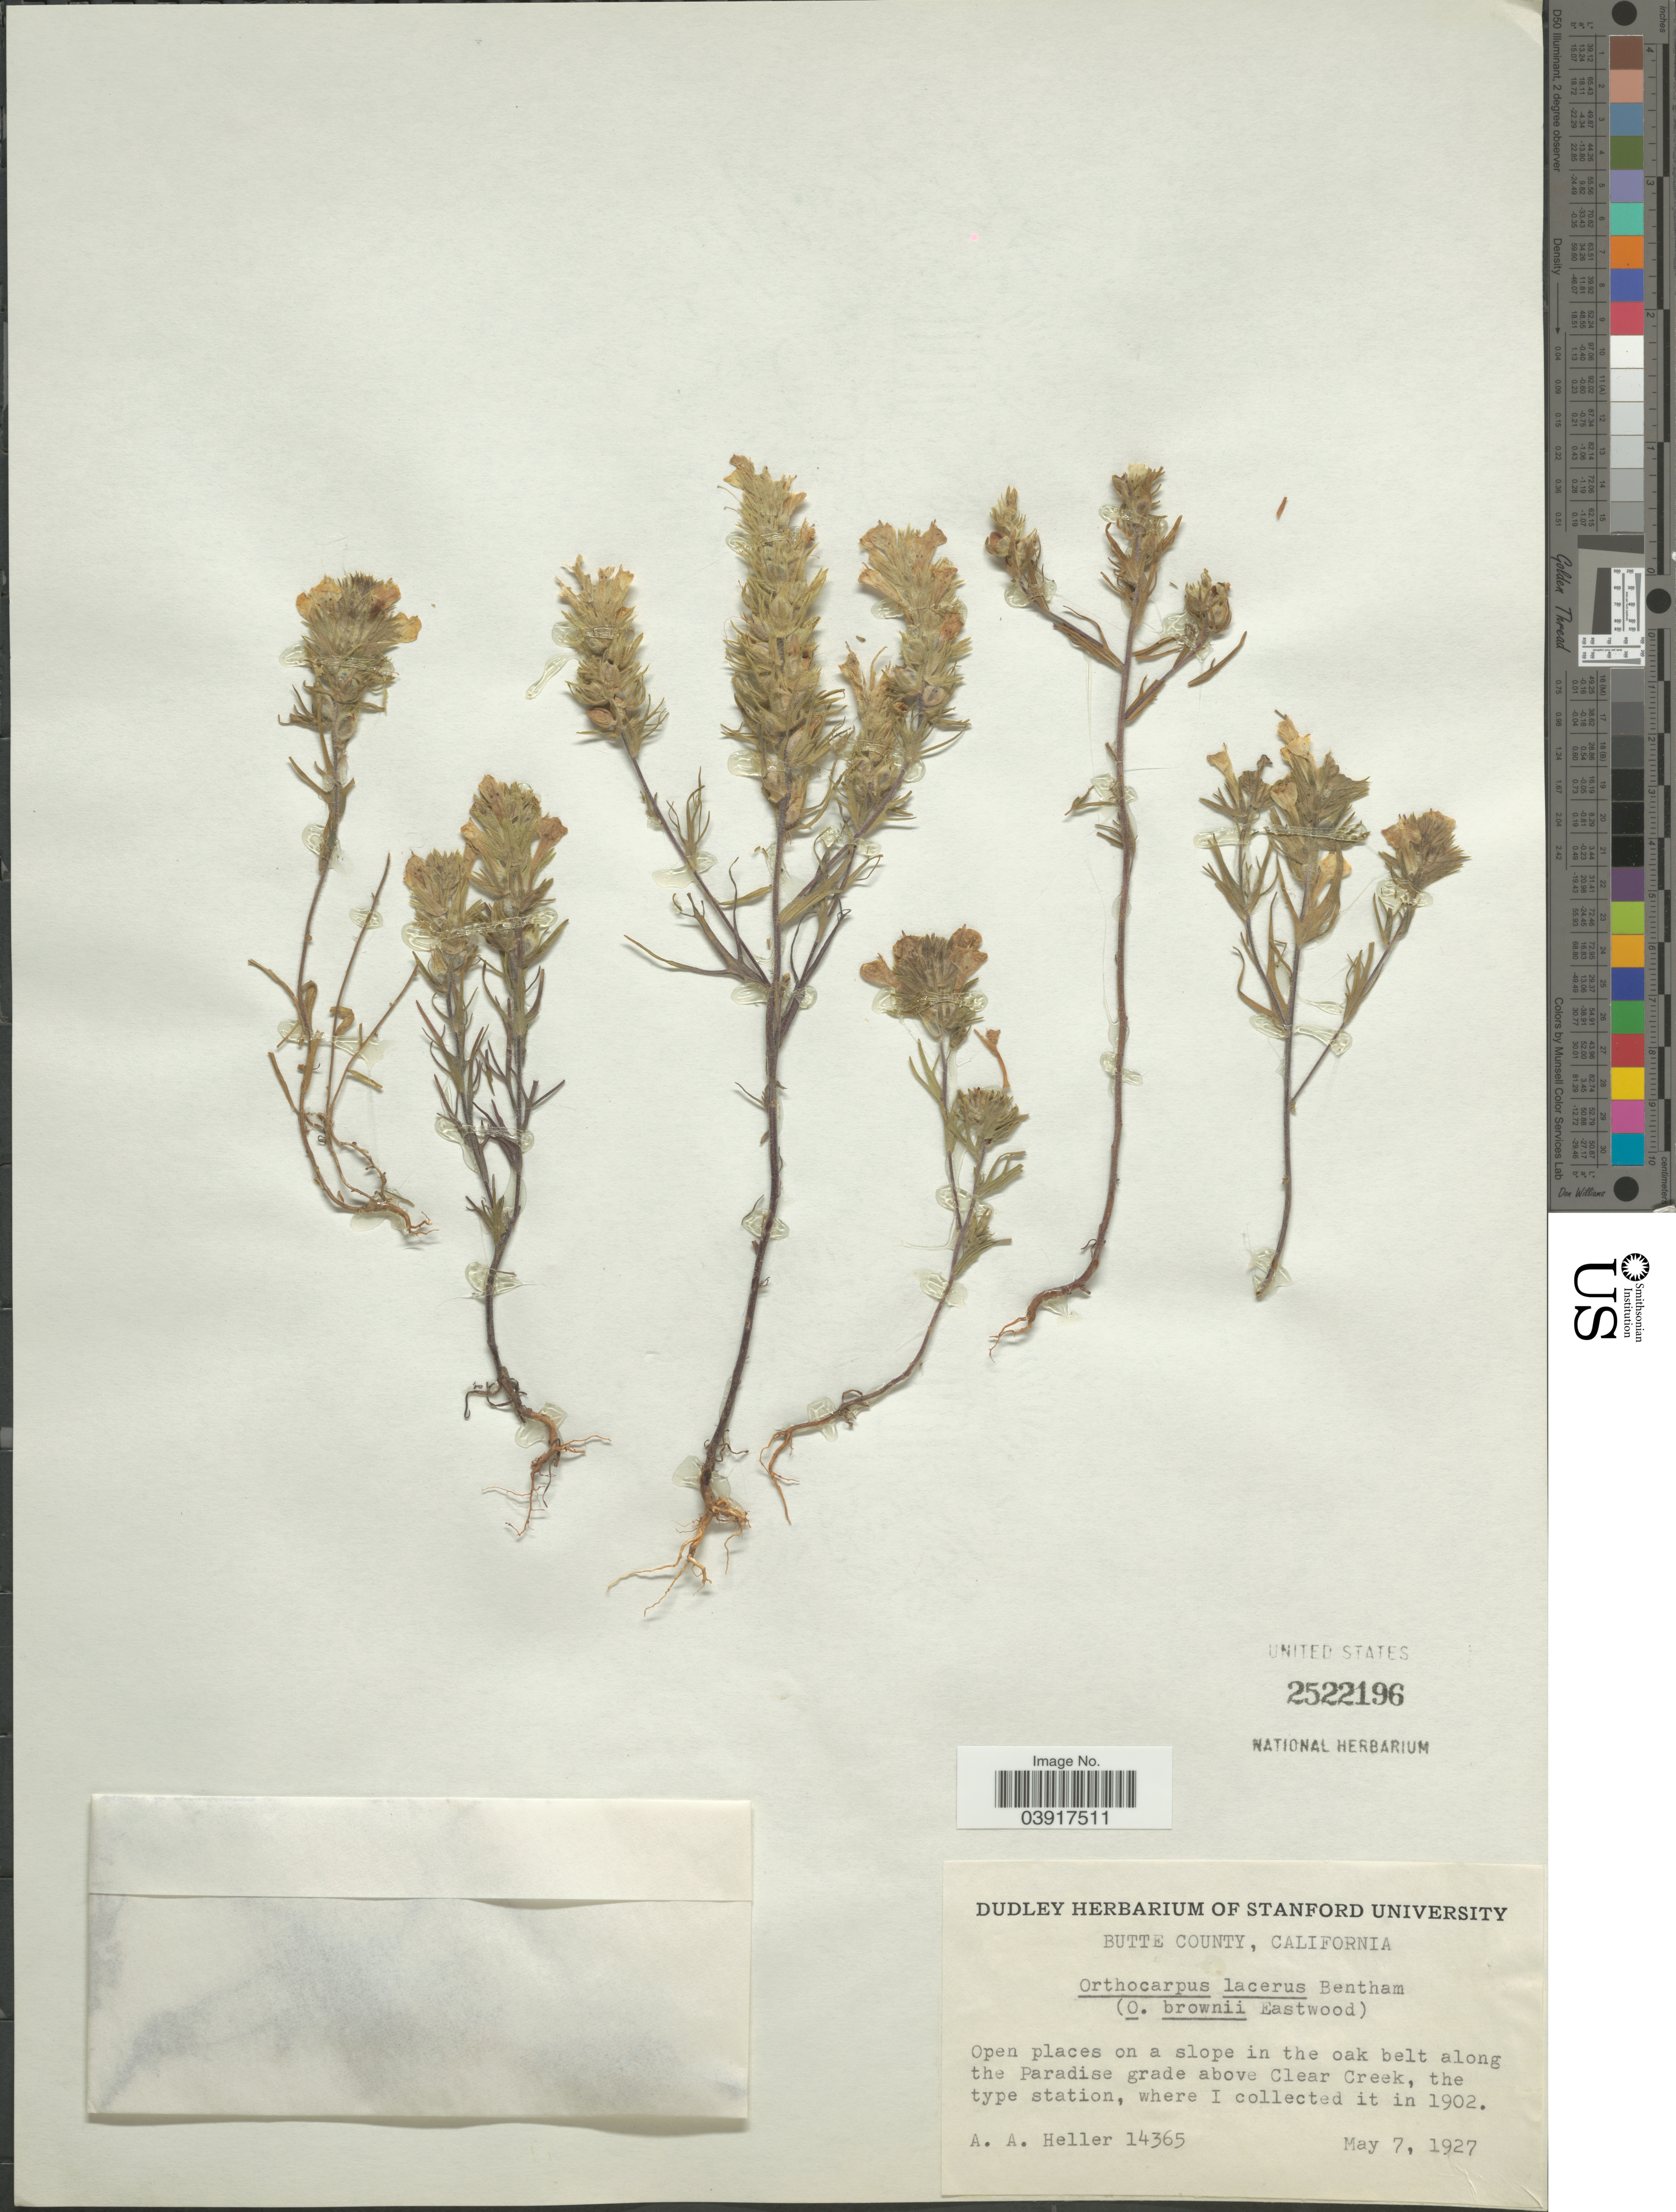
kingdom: Plantae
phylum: Tracheophyta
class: Magnoliopsida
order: Lamiales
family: Orobanchaceae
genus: Orthocarpus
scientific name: Orthocarpus lacerus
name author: Benth.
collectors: A. A. Heller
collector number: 14365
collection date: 1927-05-07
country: United States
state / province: California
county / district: Butte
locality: Butte County. Along the Paradise grade above Clear Creek.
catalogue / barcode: US 2522196